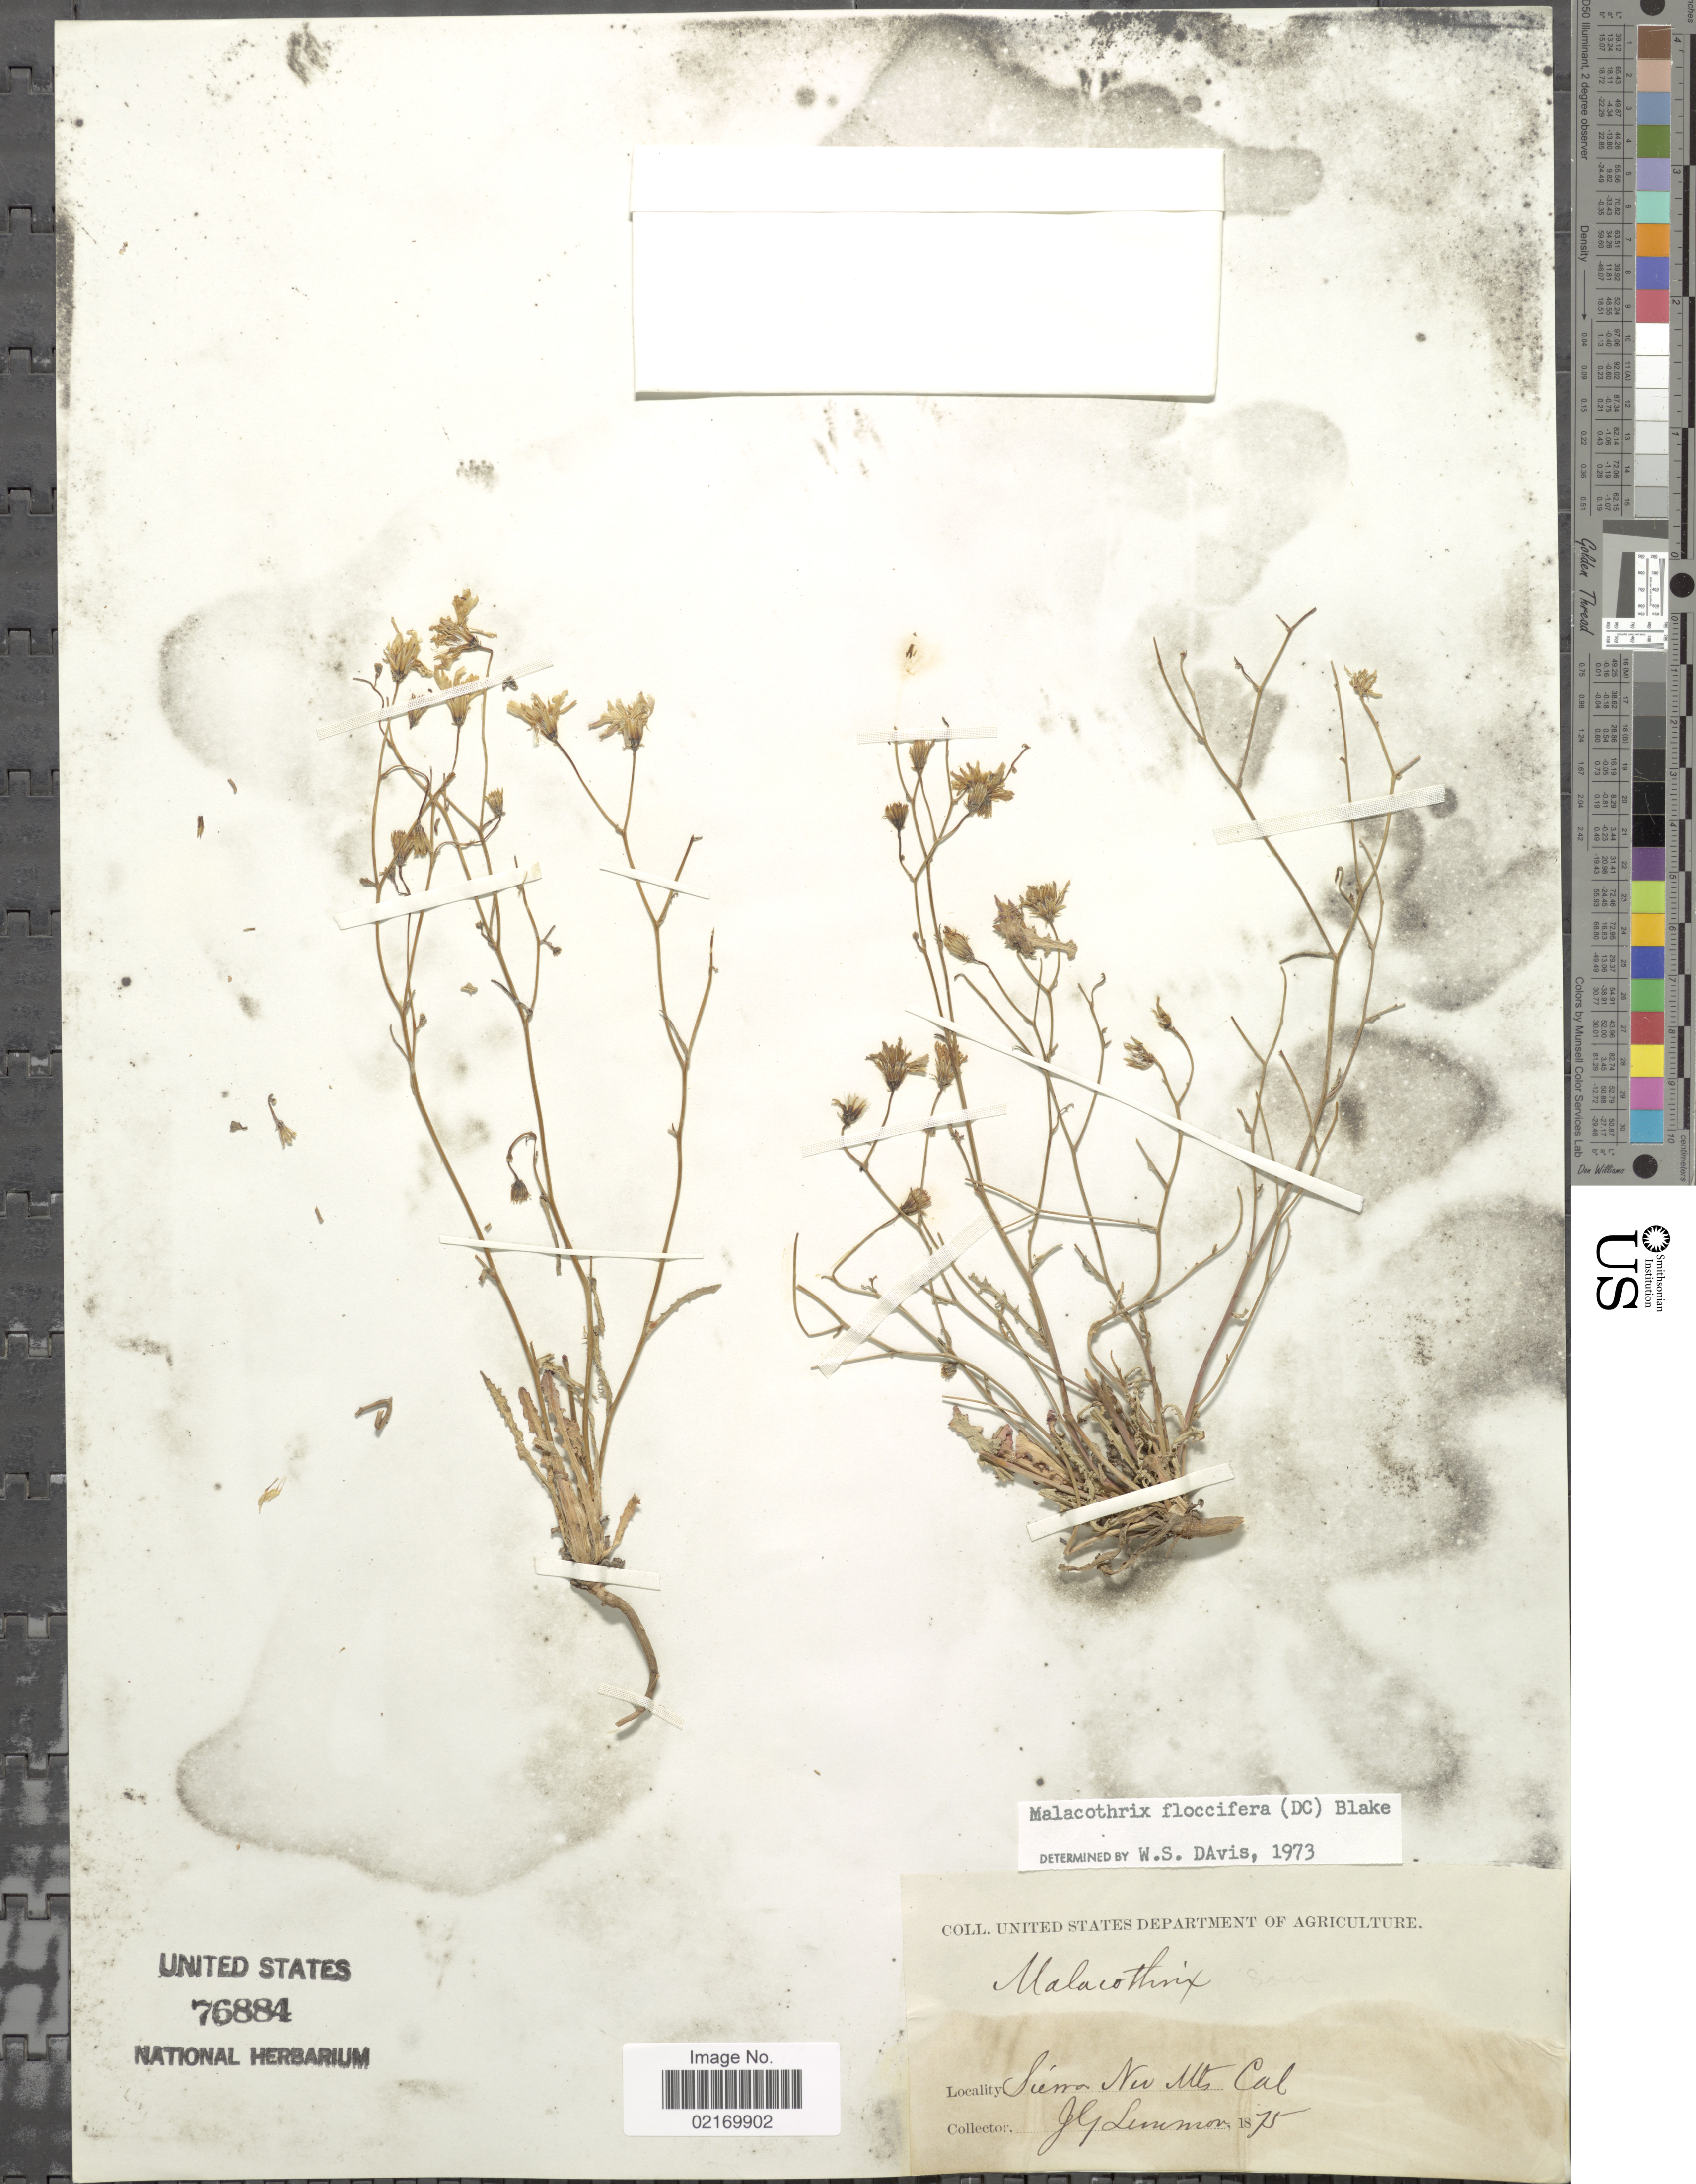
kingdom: Plantae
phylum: Tracheophyta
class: Magnoliopsida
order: Asterales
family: Asteraceae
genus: Malacothrix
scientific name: Malacothrix floccifera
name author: (DC.) S.F. Blake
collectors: J. Lemmon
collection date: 1875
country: United States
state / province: California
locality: Sierra Nev. Mts., Cal.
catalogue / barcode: US 76884